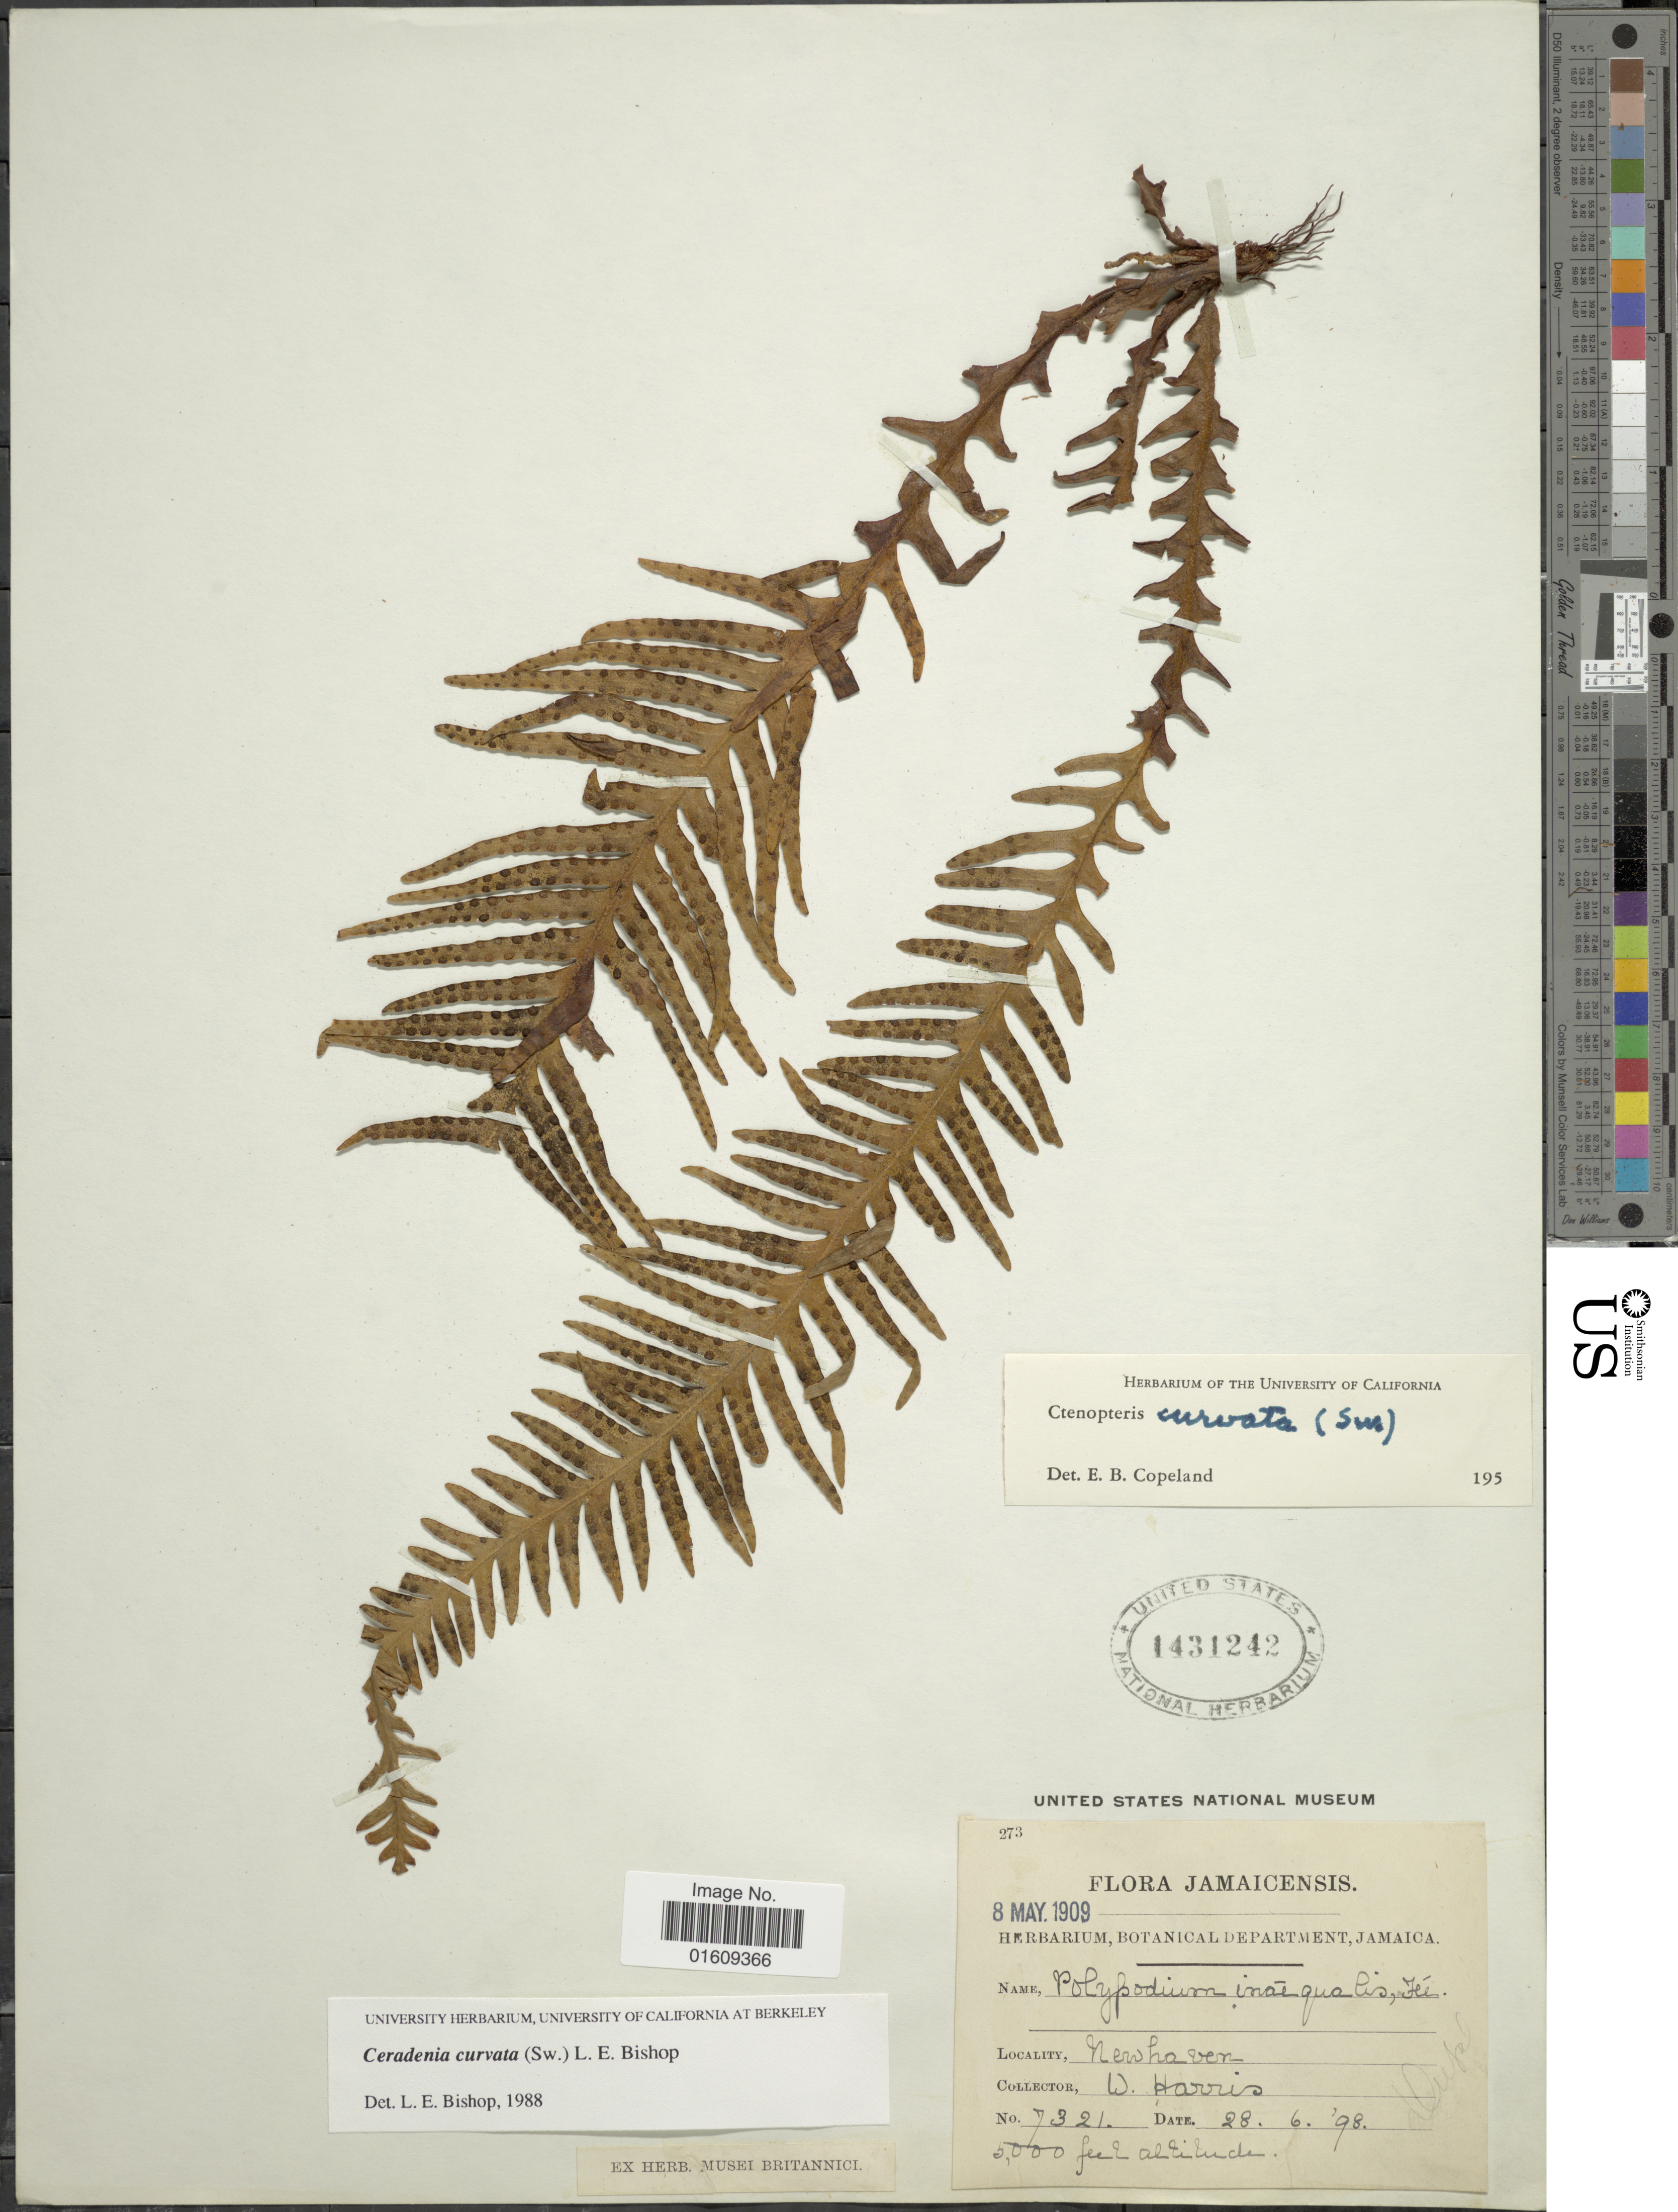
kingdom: Plantae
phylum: Tracheophyta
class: Polypodiopsida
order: Polypodiales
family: Polypodiaceae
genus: Ceradenia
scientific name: Ceradenia curvata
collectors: W. Harris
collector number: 7321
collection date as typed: Transcribed d/m/y: 28/6/98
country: Jamaica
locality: Jamaicensis, NewHaven.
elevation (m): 1524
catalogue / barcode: US 1431242